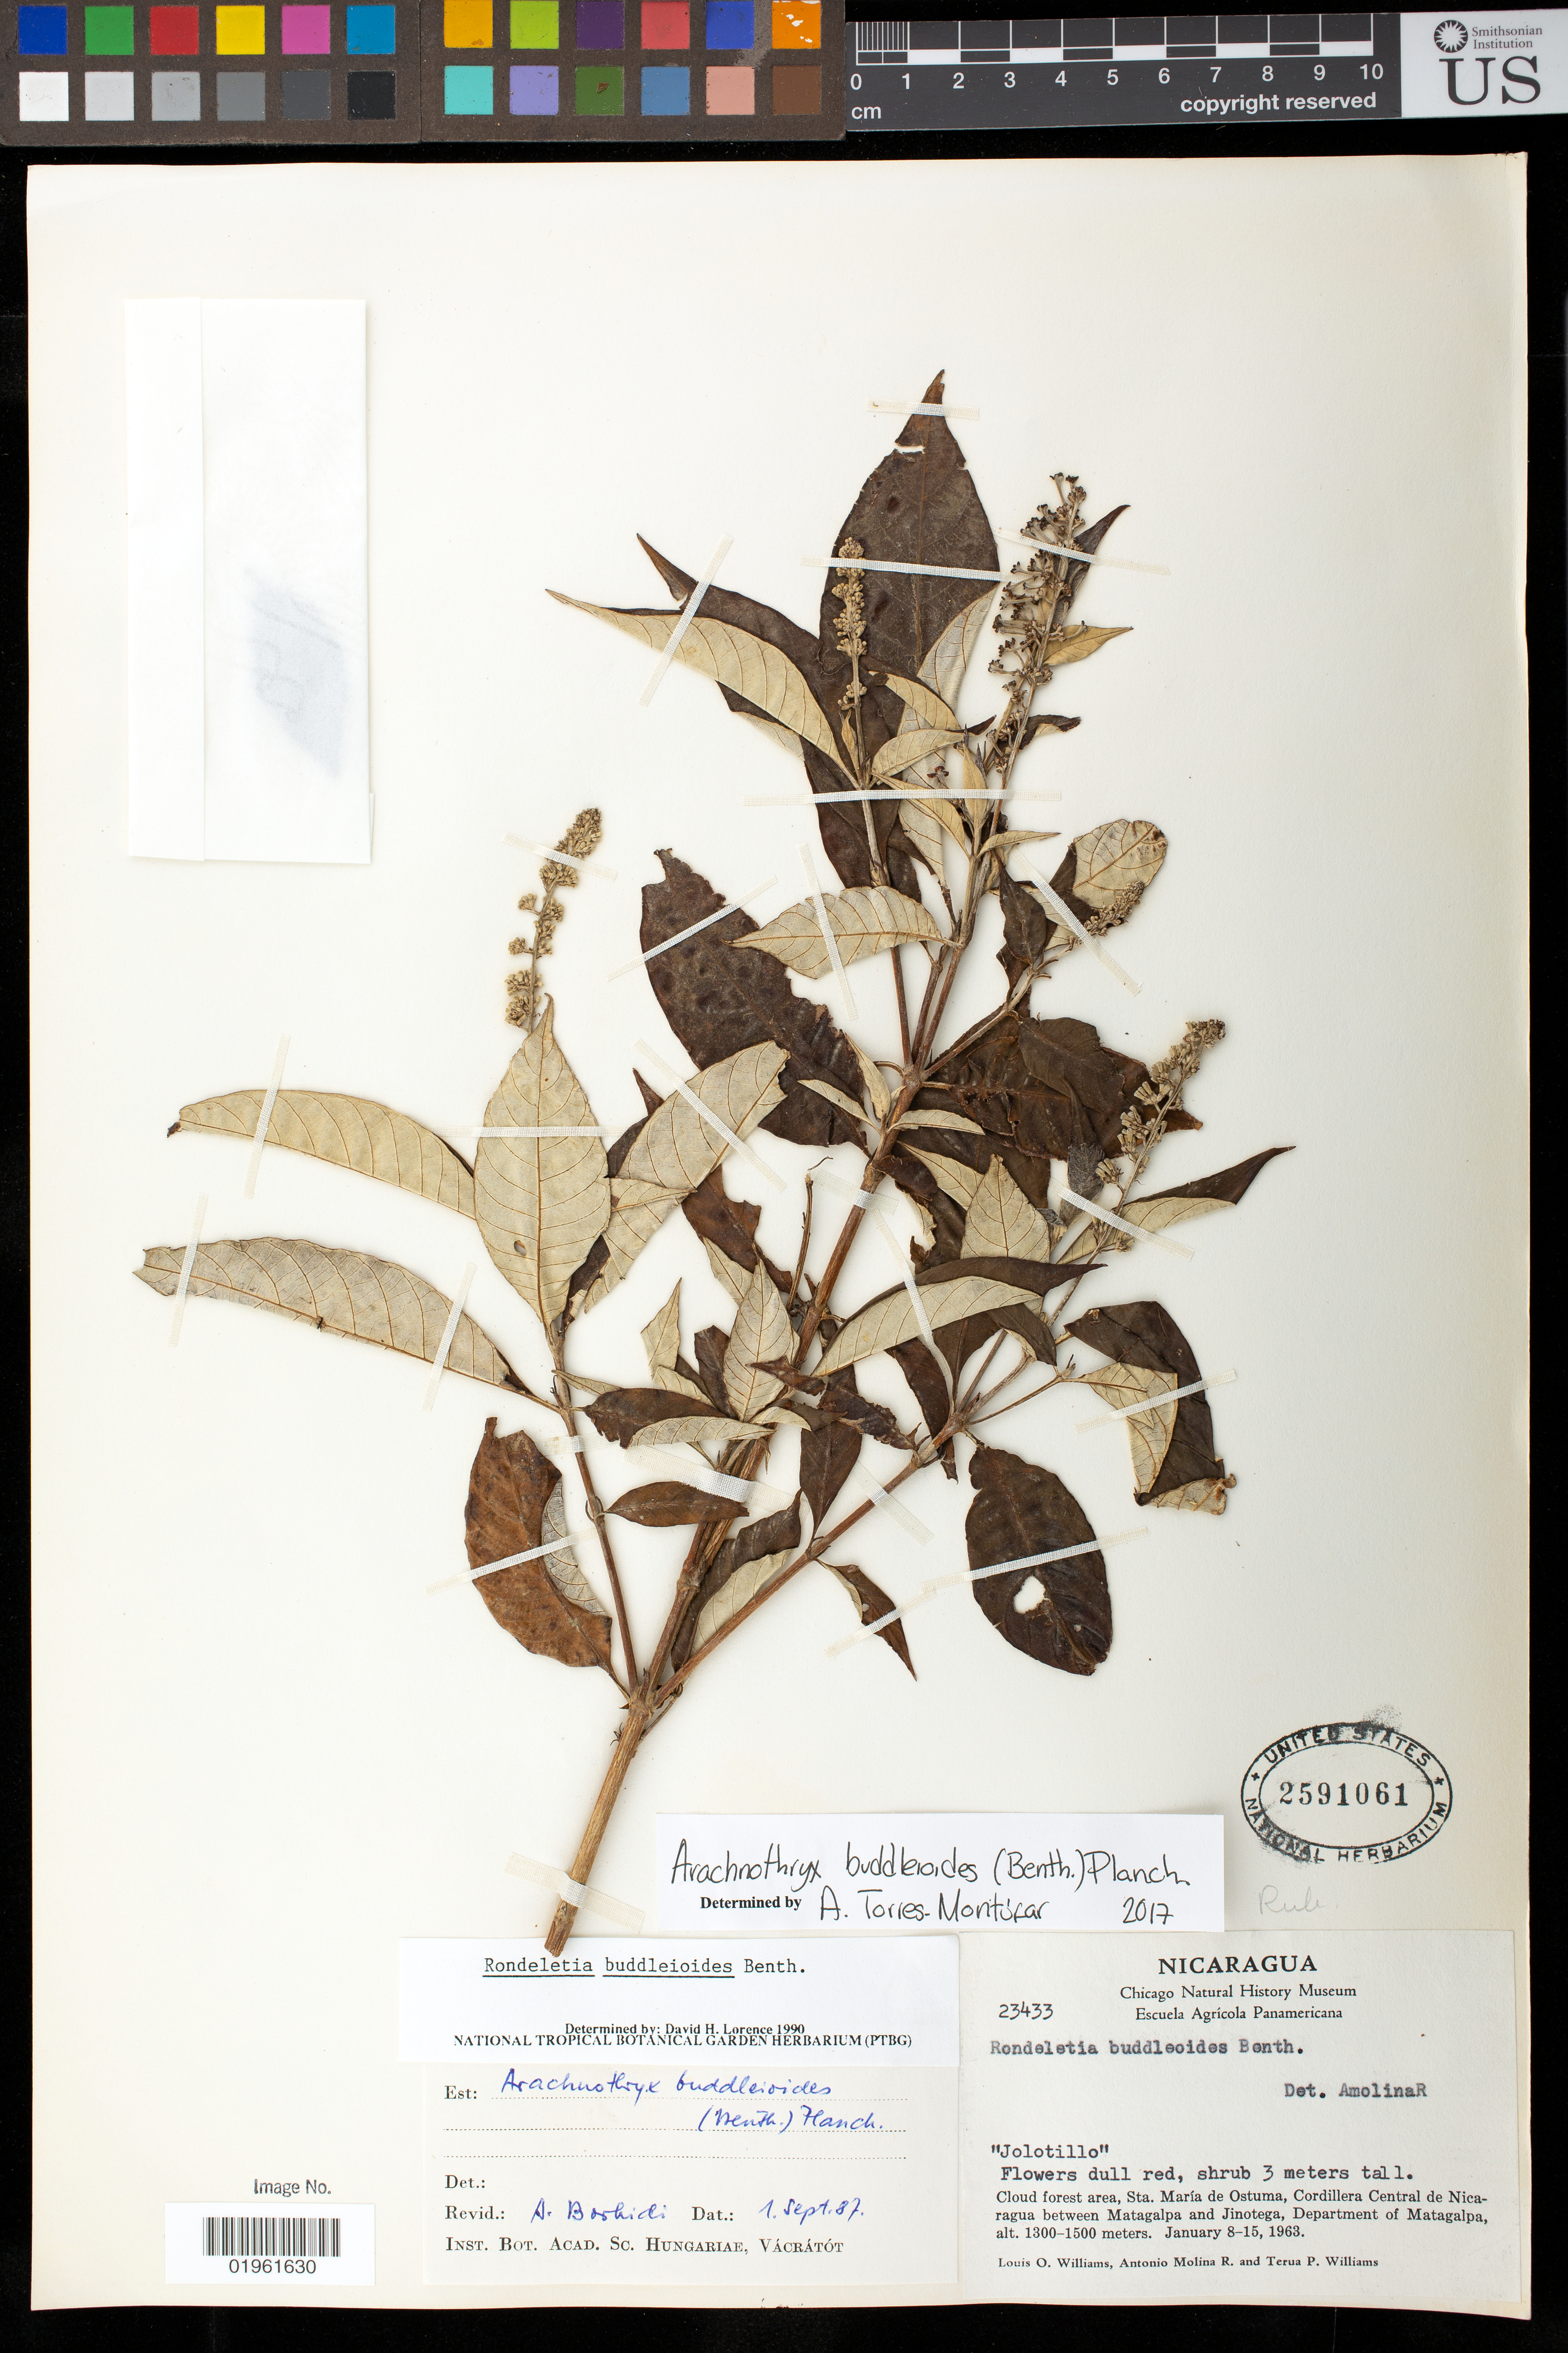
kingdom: Plantae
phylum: Tracheophyta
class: Magnoliopsida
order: Gentianales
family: Rubiaceae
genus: Arachnothryx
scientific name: Arachnothryx buddleioides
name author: (Benth.) Planch.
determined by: Montúfar, Alejandro Torres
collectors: L. O. Williams, A. Molina R. & T. P. Williams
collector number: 23433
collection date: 1963-01-08/1963-01-15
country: Nicaragua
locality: Cloud forest area, Sta. Maira de Ostuma, Cordillera Central de Nicaragua between Matagalpa and Jinotega, Department of Matagalpa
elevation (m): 1300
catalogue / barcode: US 2591061